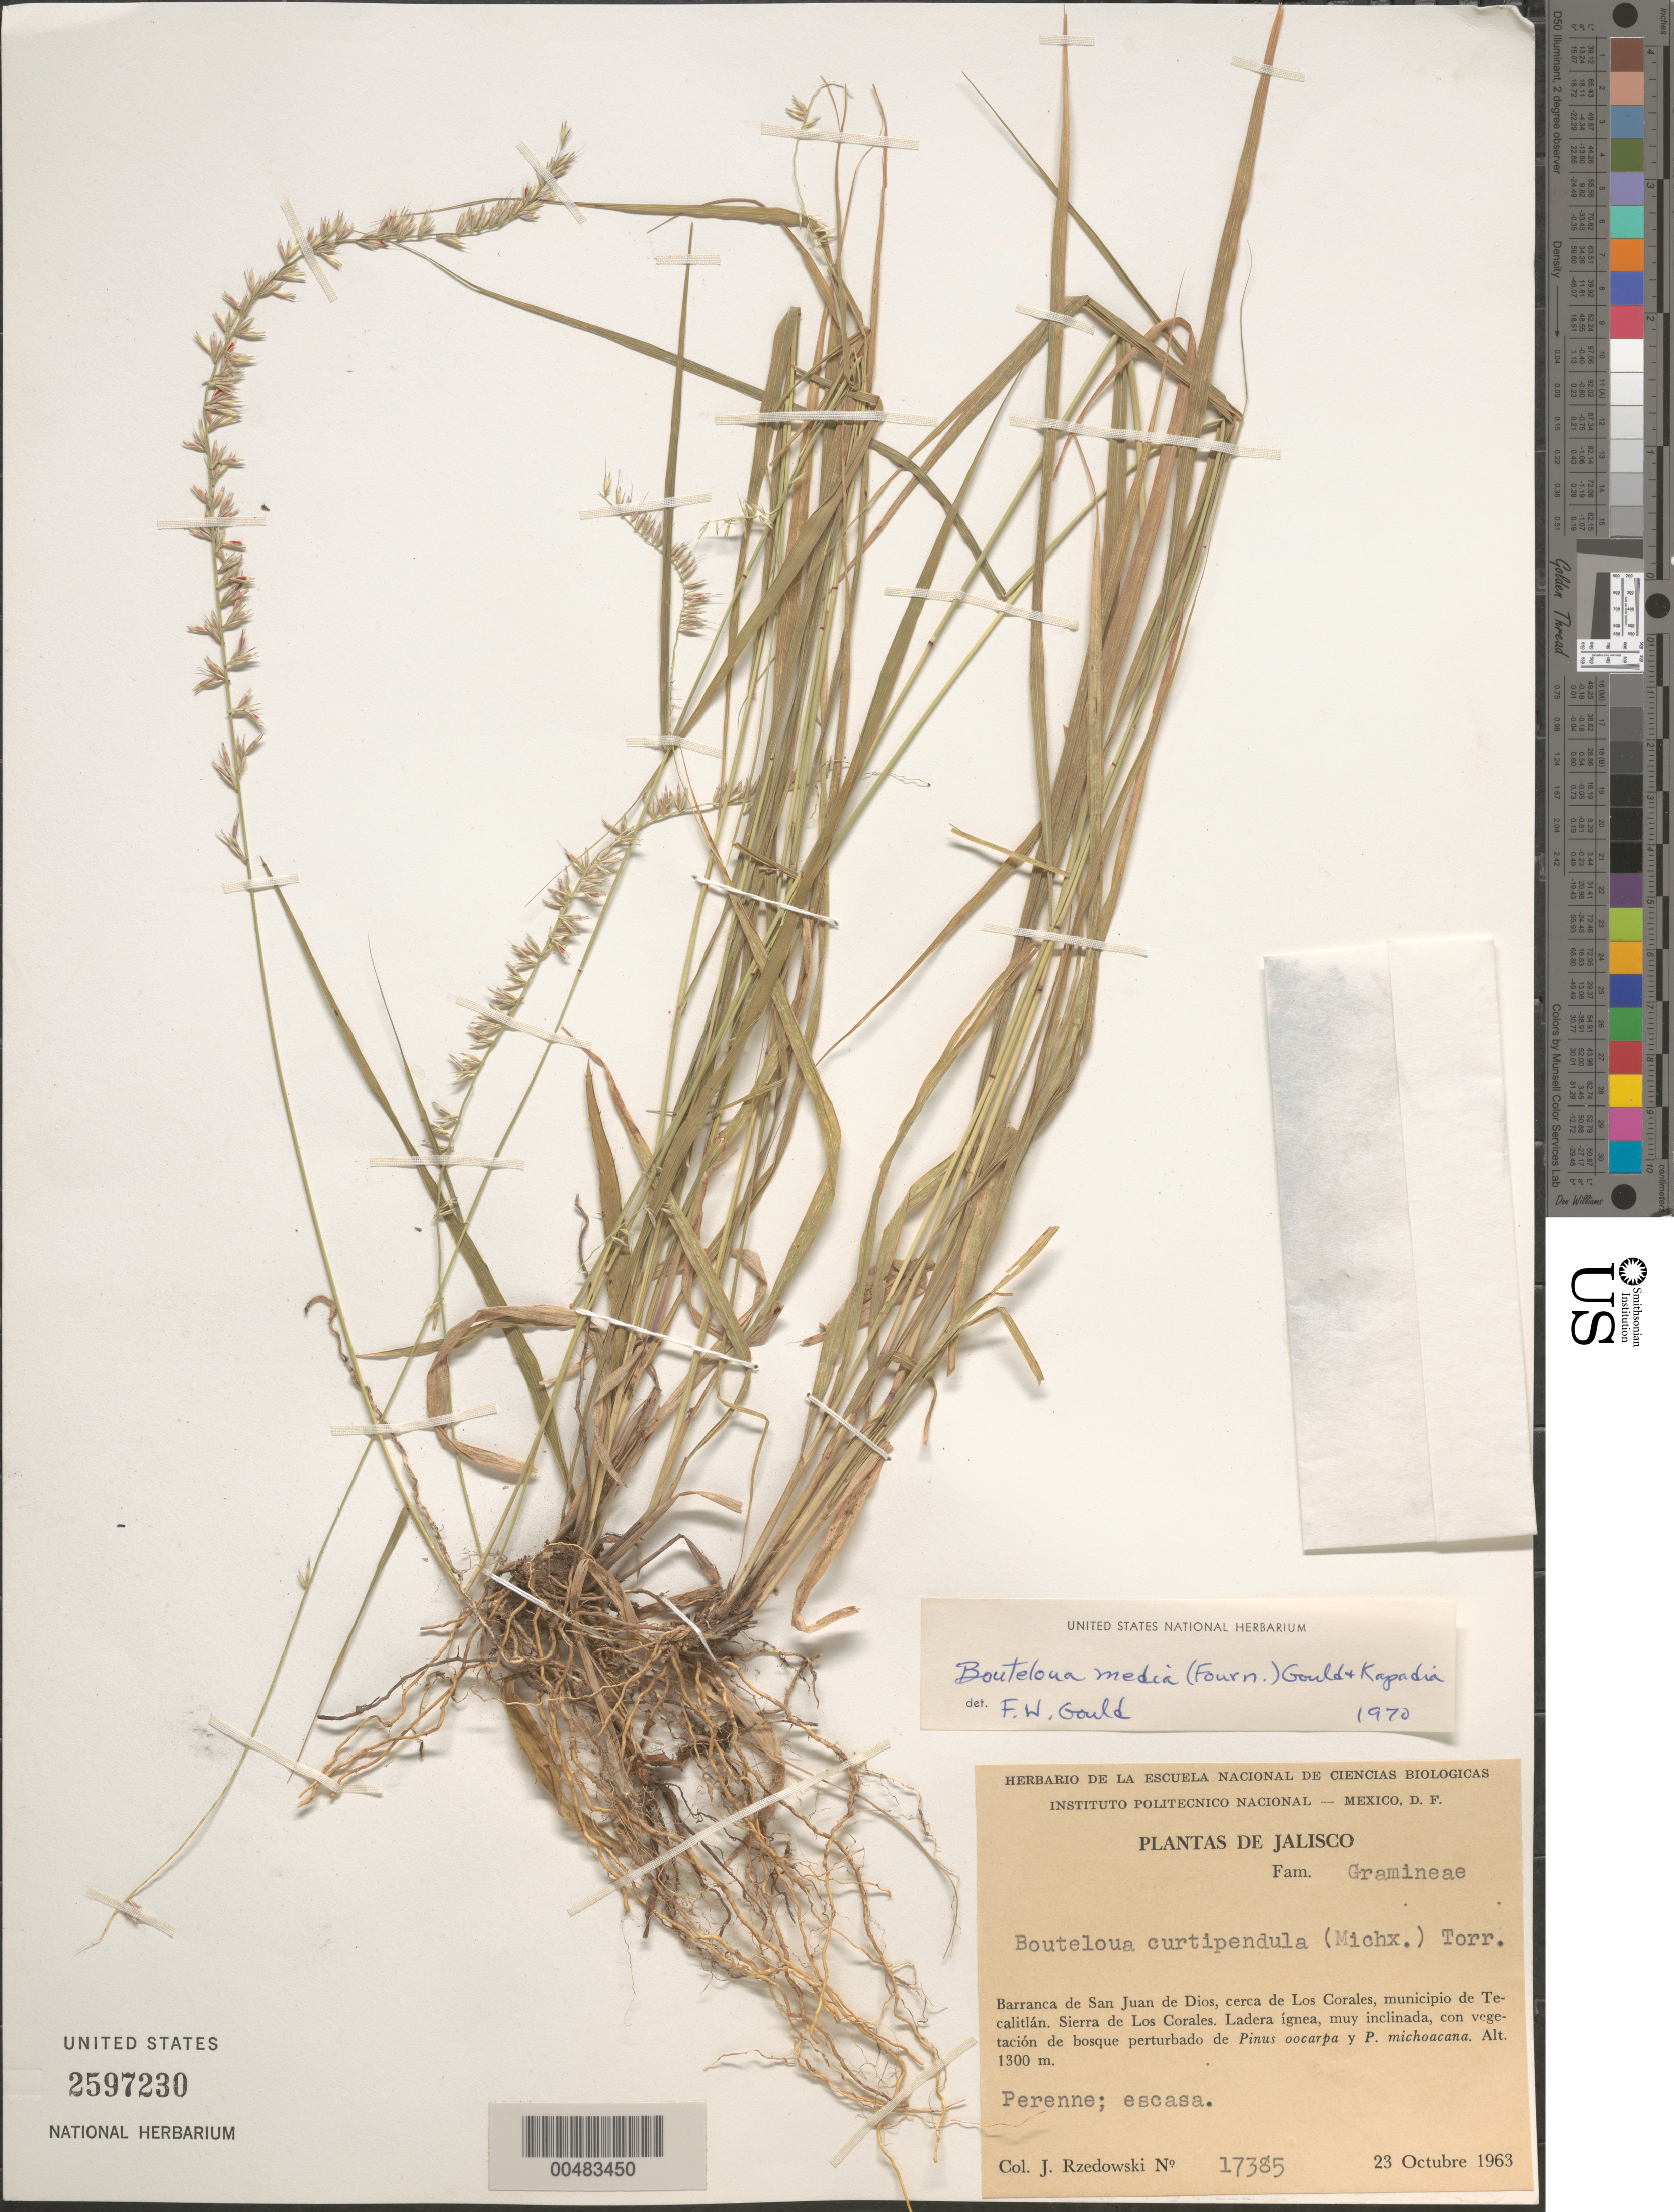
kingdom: Plantae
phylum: Tracheophyta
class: Liliopsida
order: Poales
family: Poaceae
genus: Bouteloua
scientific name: Bouteloua media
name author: (E. Fourn.) Gould & Kapadia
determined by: Gould, F. W.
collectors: J. Rzedowski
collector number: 17385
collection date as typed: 23 Oct 1963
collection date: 1963-10-23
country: Mexico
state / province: Jalisco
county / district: Tecalitlán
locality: Barranca de San Juan de Dios, cerca de Los Corales, Sierra de Los Corales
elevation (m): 1300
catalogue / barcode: US 2597230